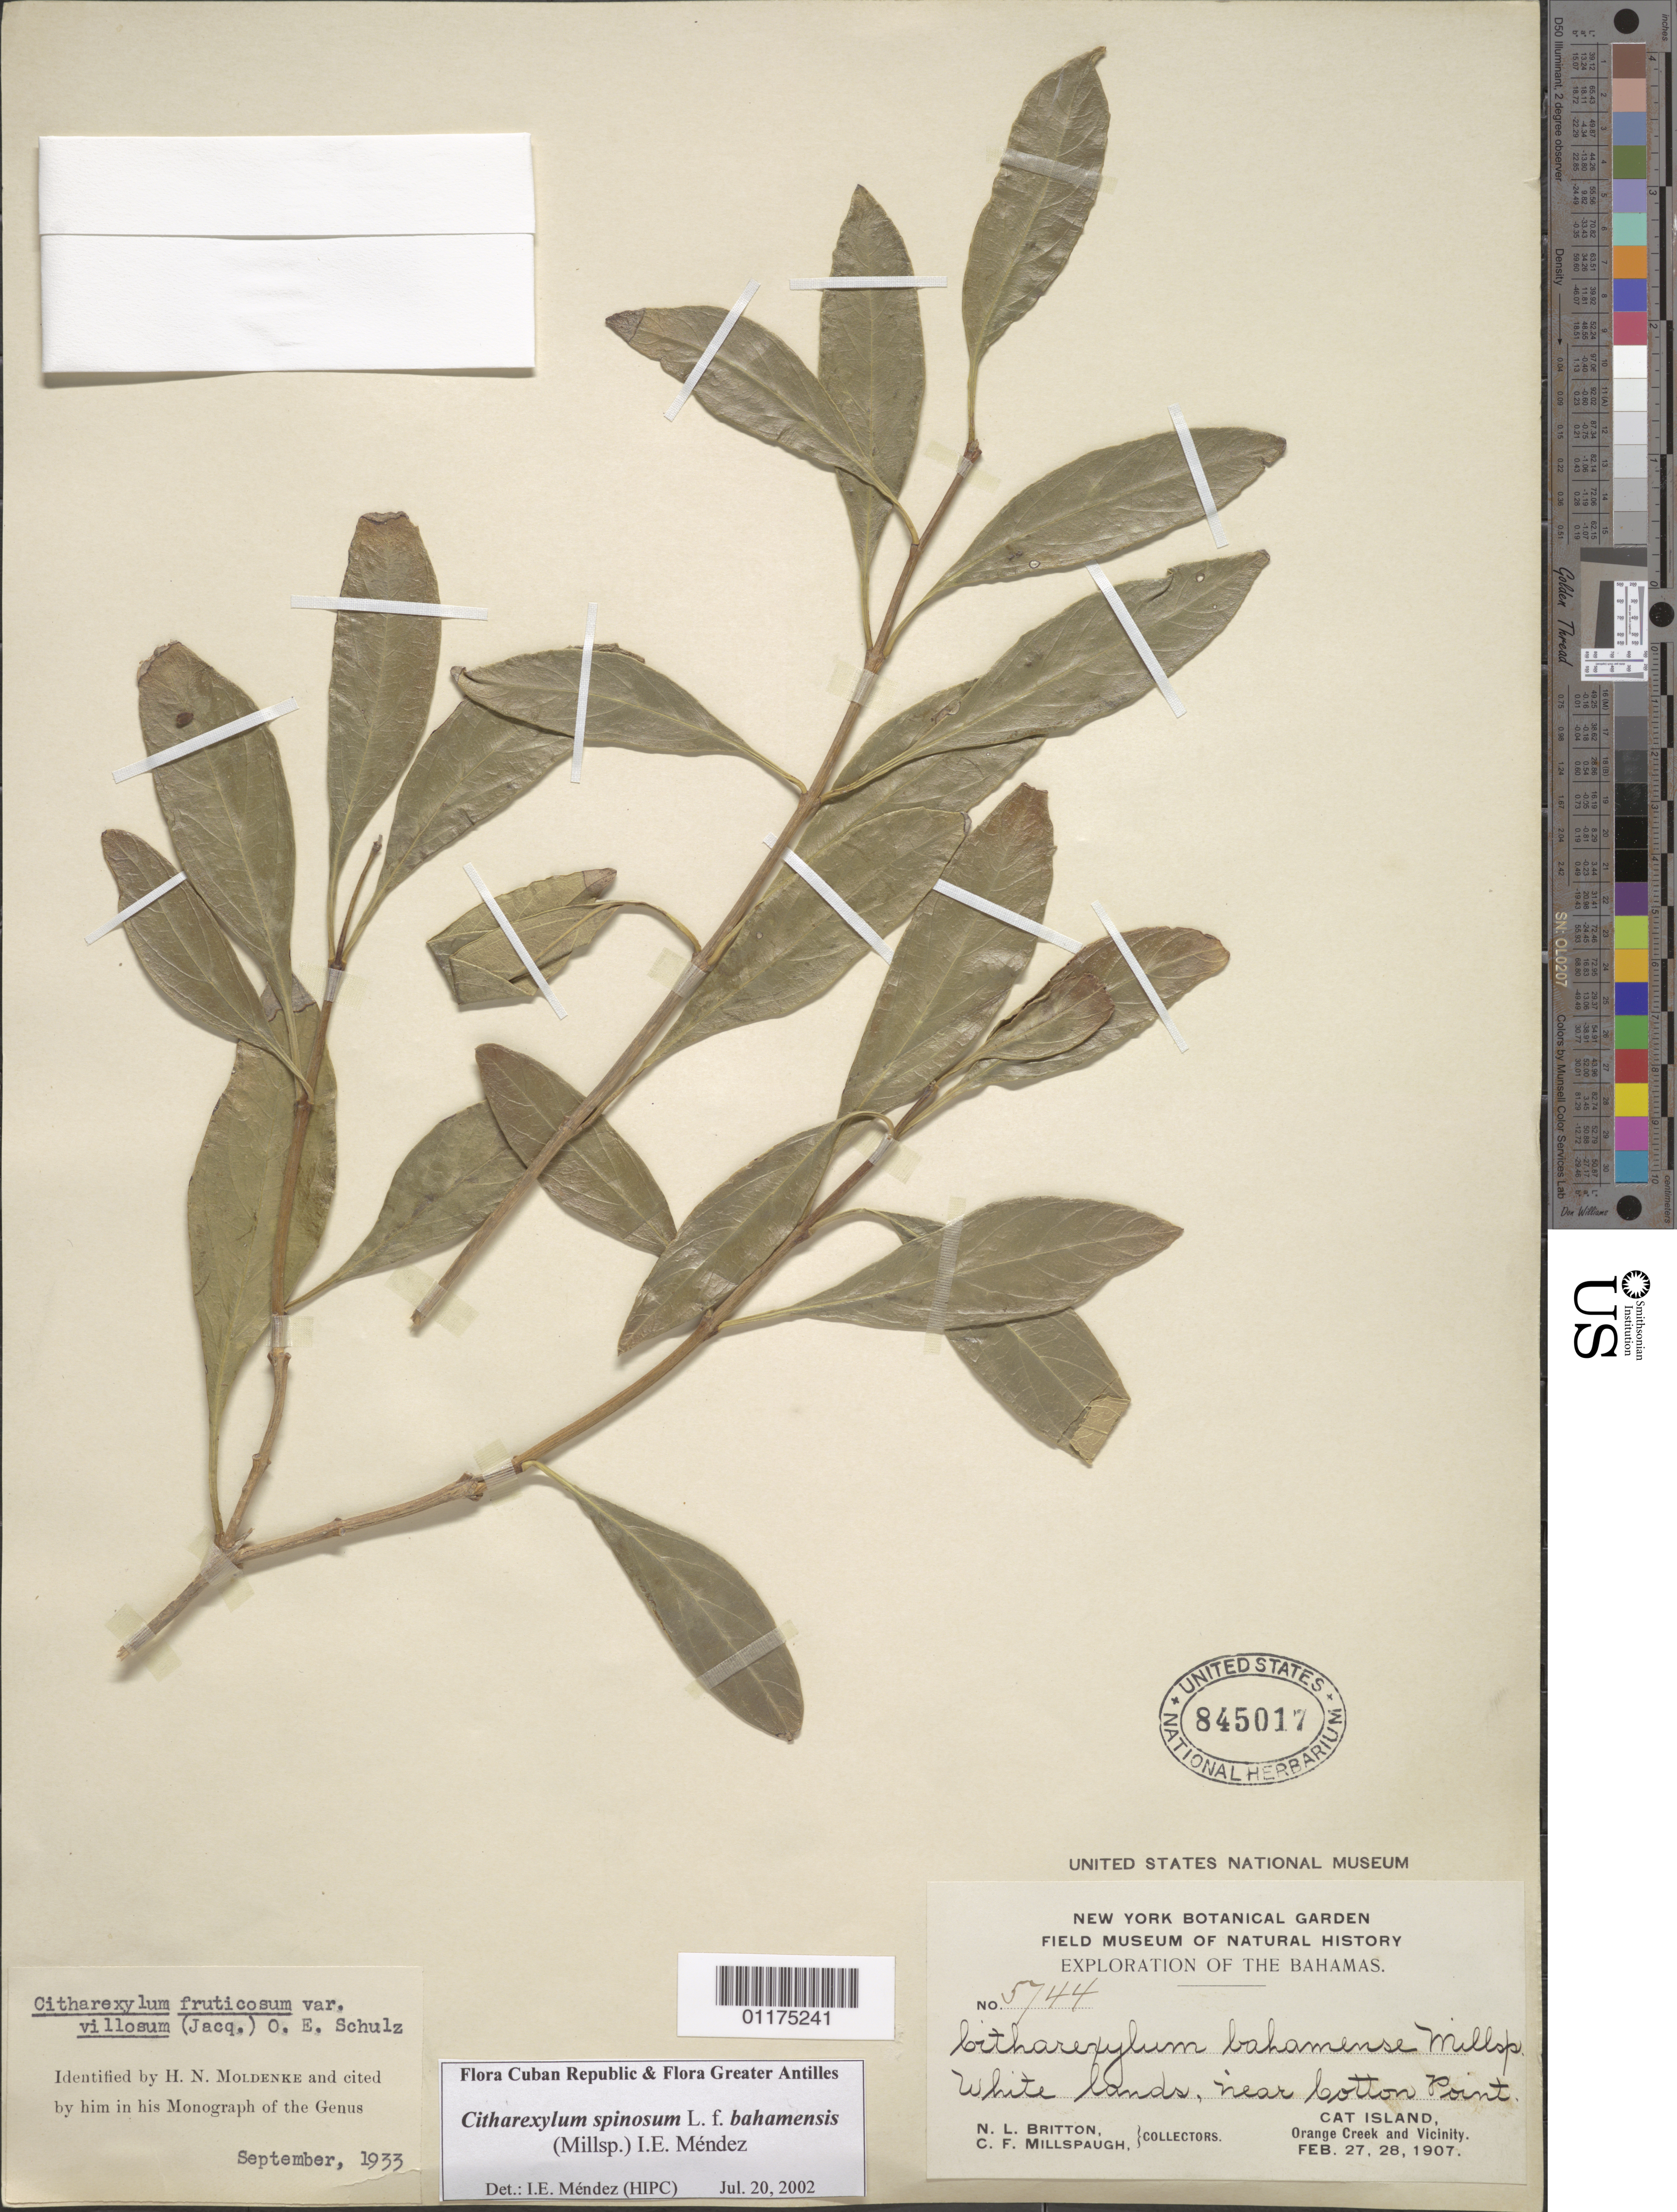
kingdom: Plantae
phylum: Tracheophyta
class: Magnoliopsida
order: Lamiales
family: Verbenaceae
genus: Citharexylum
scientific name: Citharexylum spinosum f. bahamensis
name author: (Millsp.) I.E. Méndez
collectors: N. Britton & C. F. Millspaugh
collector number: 5744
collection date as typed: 27 Feb 1907 and 28 Feb 1907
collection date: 1907-02-27,1907-02-28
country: Bahamas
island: Cat I.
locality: White lands, near bottom Point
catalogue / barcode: US 845017